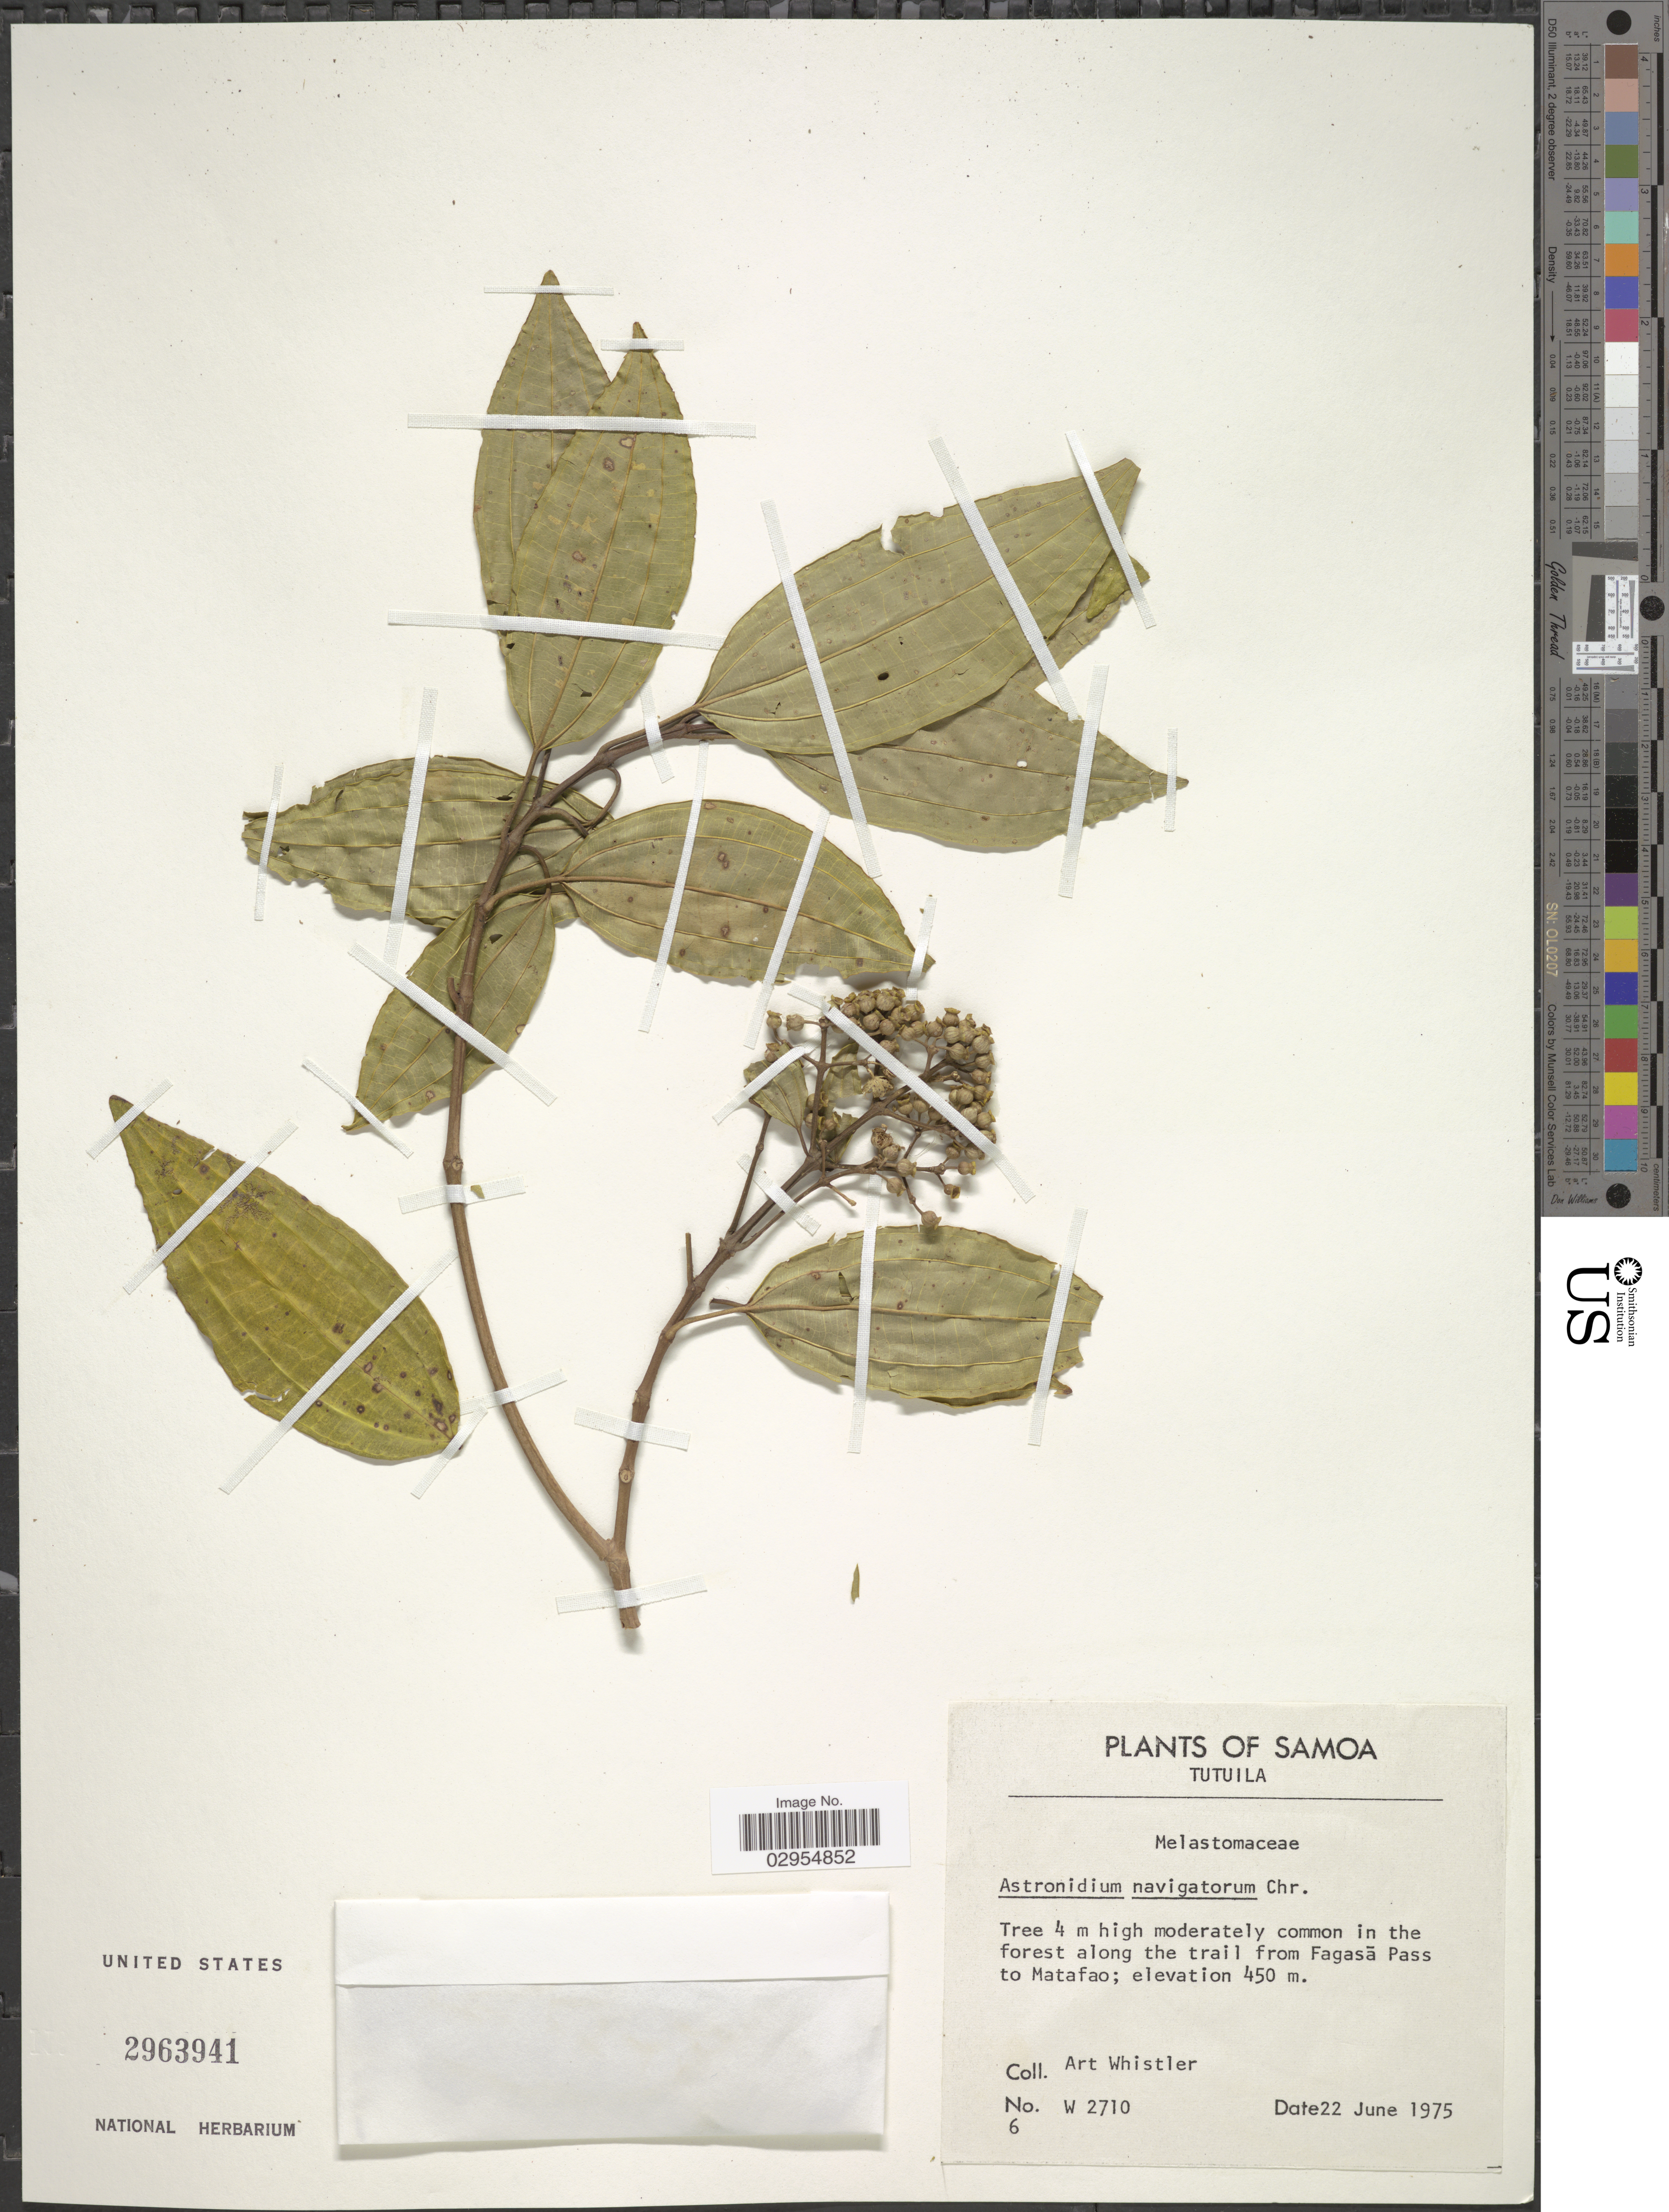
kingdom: Plantae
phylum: Tracheophyta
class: Magnoliopsida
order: Myrtales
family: Melastomataceae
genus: Astronidium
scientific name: Astronidium navigatorum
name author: Christoph.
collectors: A. Whistler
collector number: W 2710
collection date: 1975-06-22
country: American Samoa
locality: Samoa. Tutuila. Common in the forest along the trail from Fagasa Pass to Matafao.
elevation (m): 450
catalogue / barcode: US 2963941